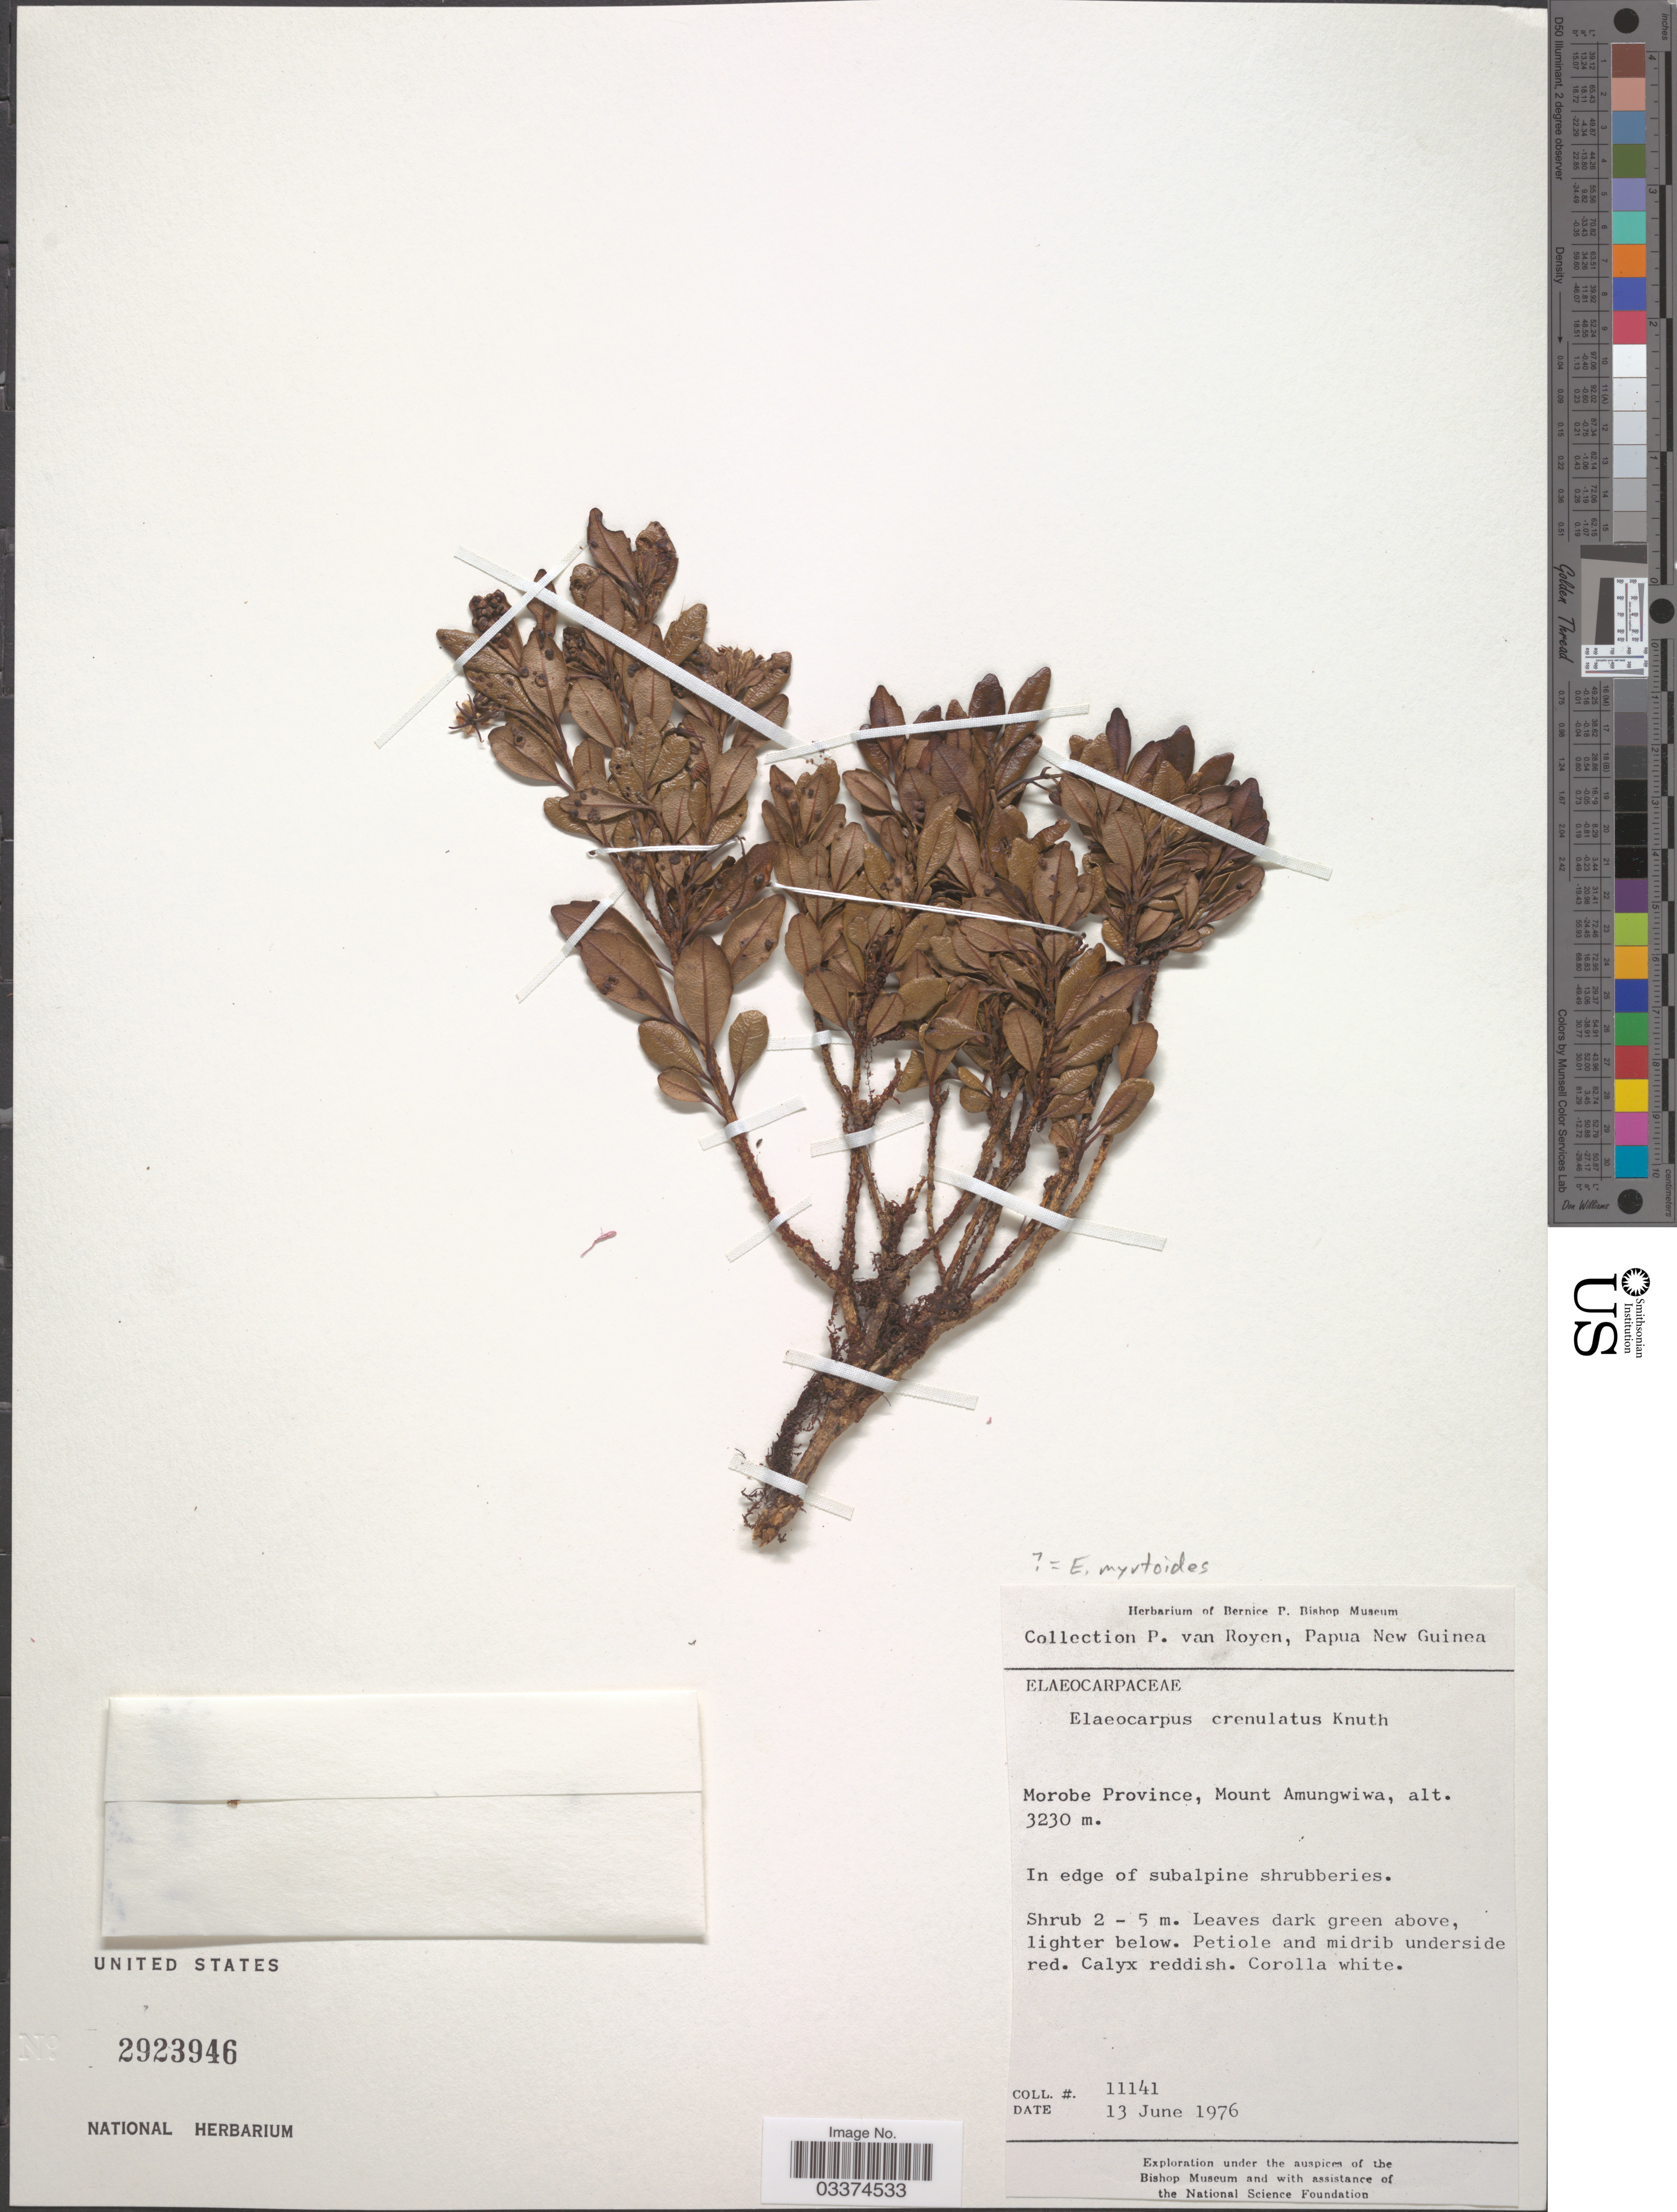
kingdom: Plantae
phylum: Tracheophyta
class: Magnoliopsida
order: Oxalidales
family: Elaeocarpaceae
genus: Elaeocarpus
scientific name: Elaeocarpus myrtoides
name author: A.C. Sm.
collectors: P. van Royen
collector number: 11141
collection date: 1976-06-13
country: Papua New Guinea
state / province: Morobe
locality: Morobe Province, Mount Amungwiwa.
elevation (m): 3230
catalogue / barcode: US 2923946